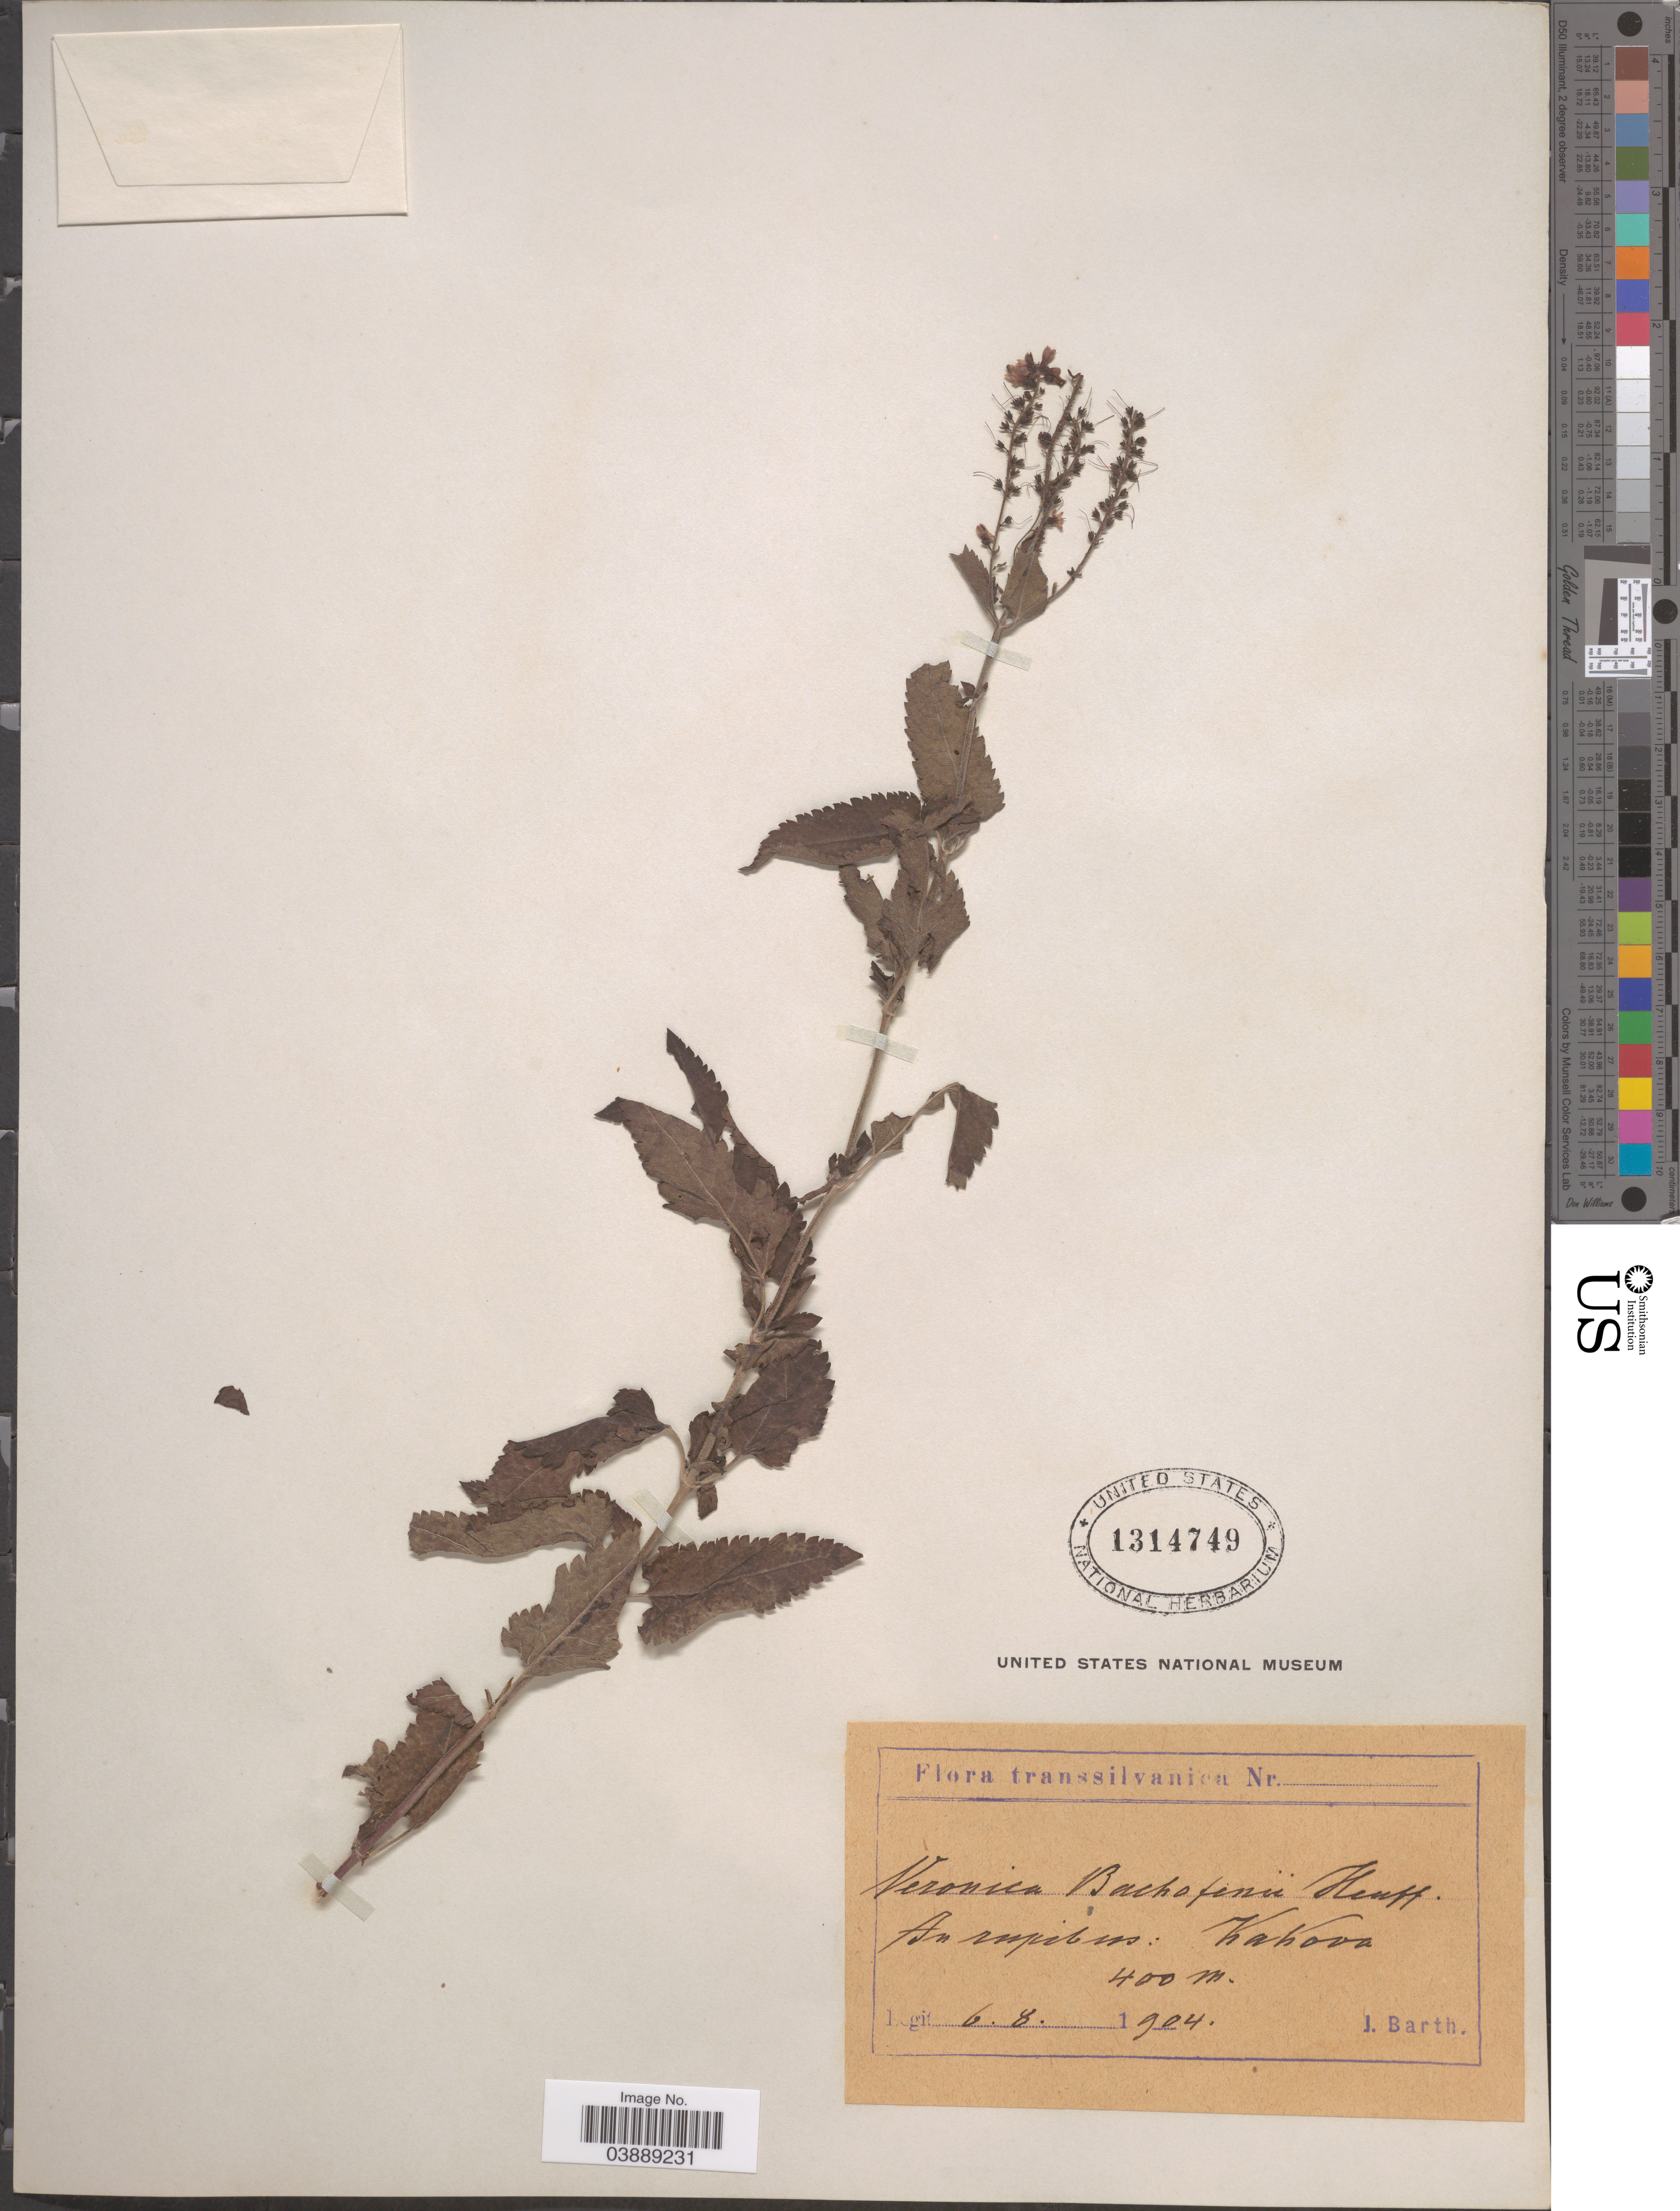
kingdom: Plantae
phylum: Tracheophyta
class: Magnoliopsida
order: Lamiales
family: Plantaginaceae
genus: Veronica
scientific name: Veronica bachofenii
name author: Heuff.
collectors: J. Barth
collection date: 1904-08-06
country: Romania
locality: Transsilvanica. An rupibus: Kakova.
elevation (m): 400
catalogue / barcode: US 1314749